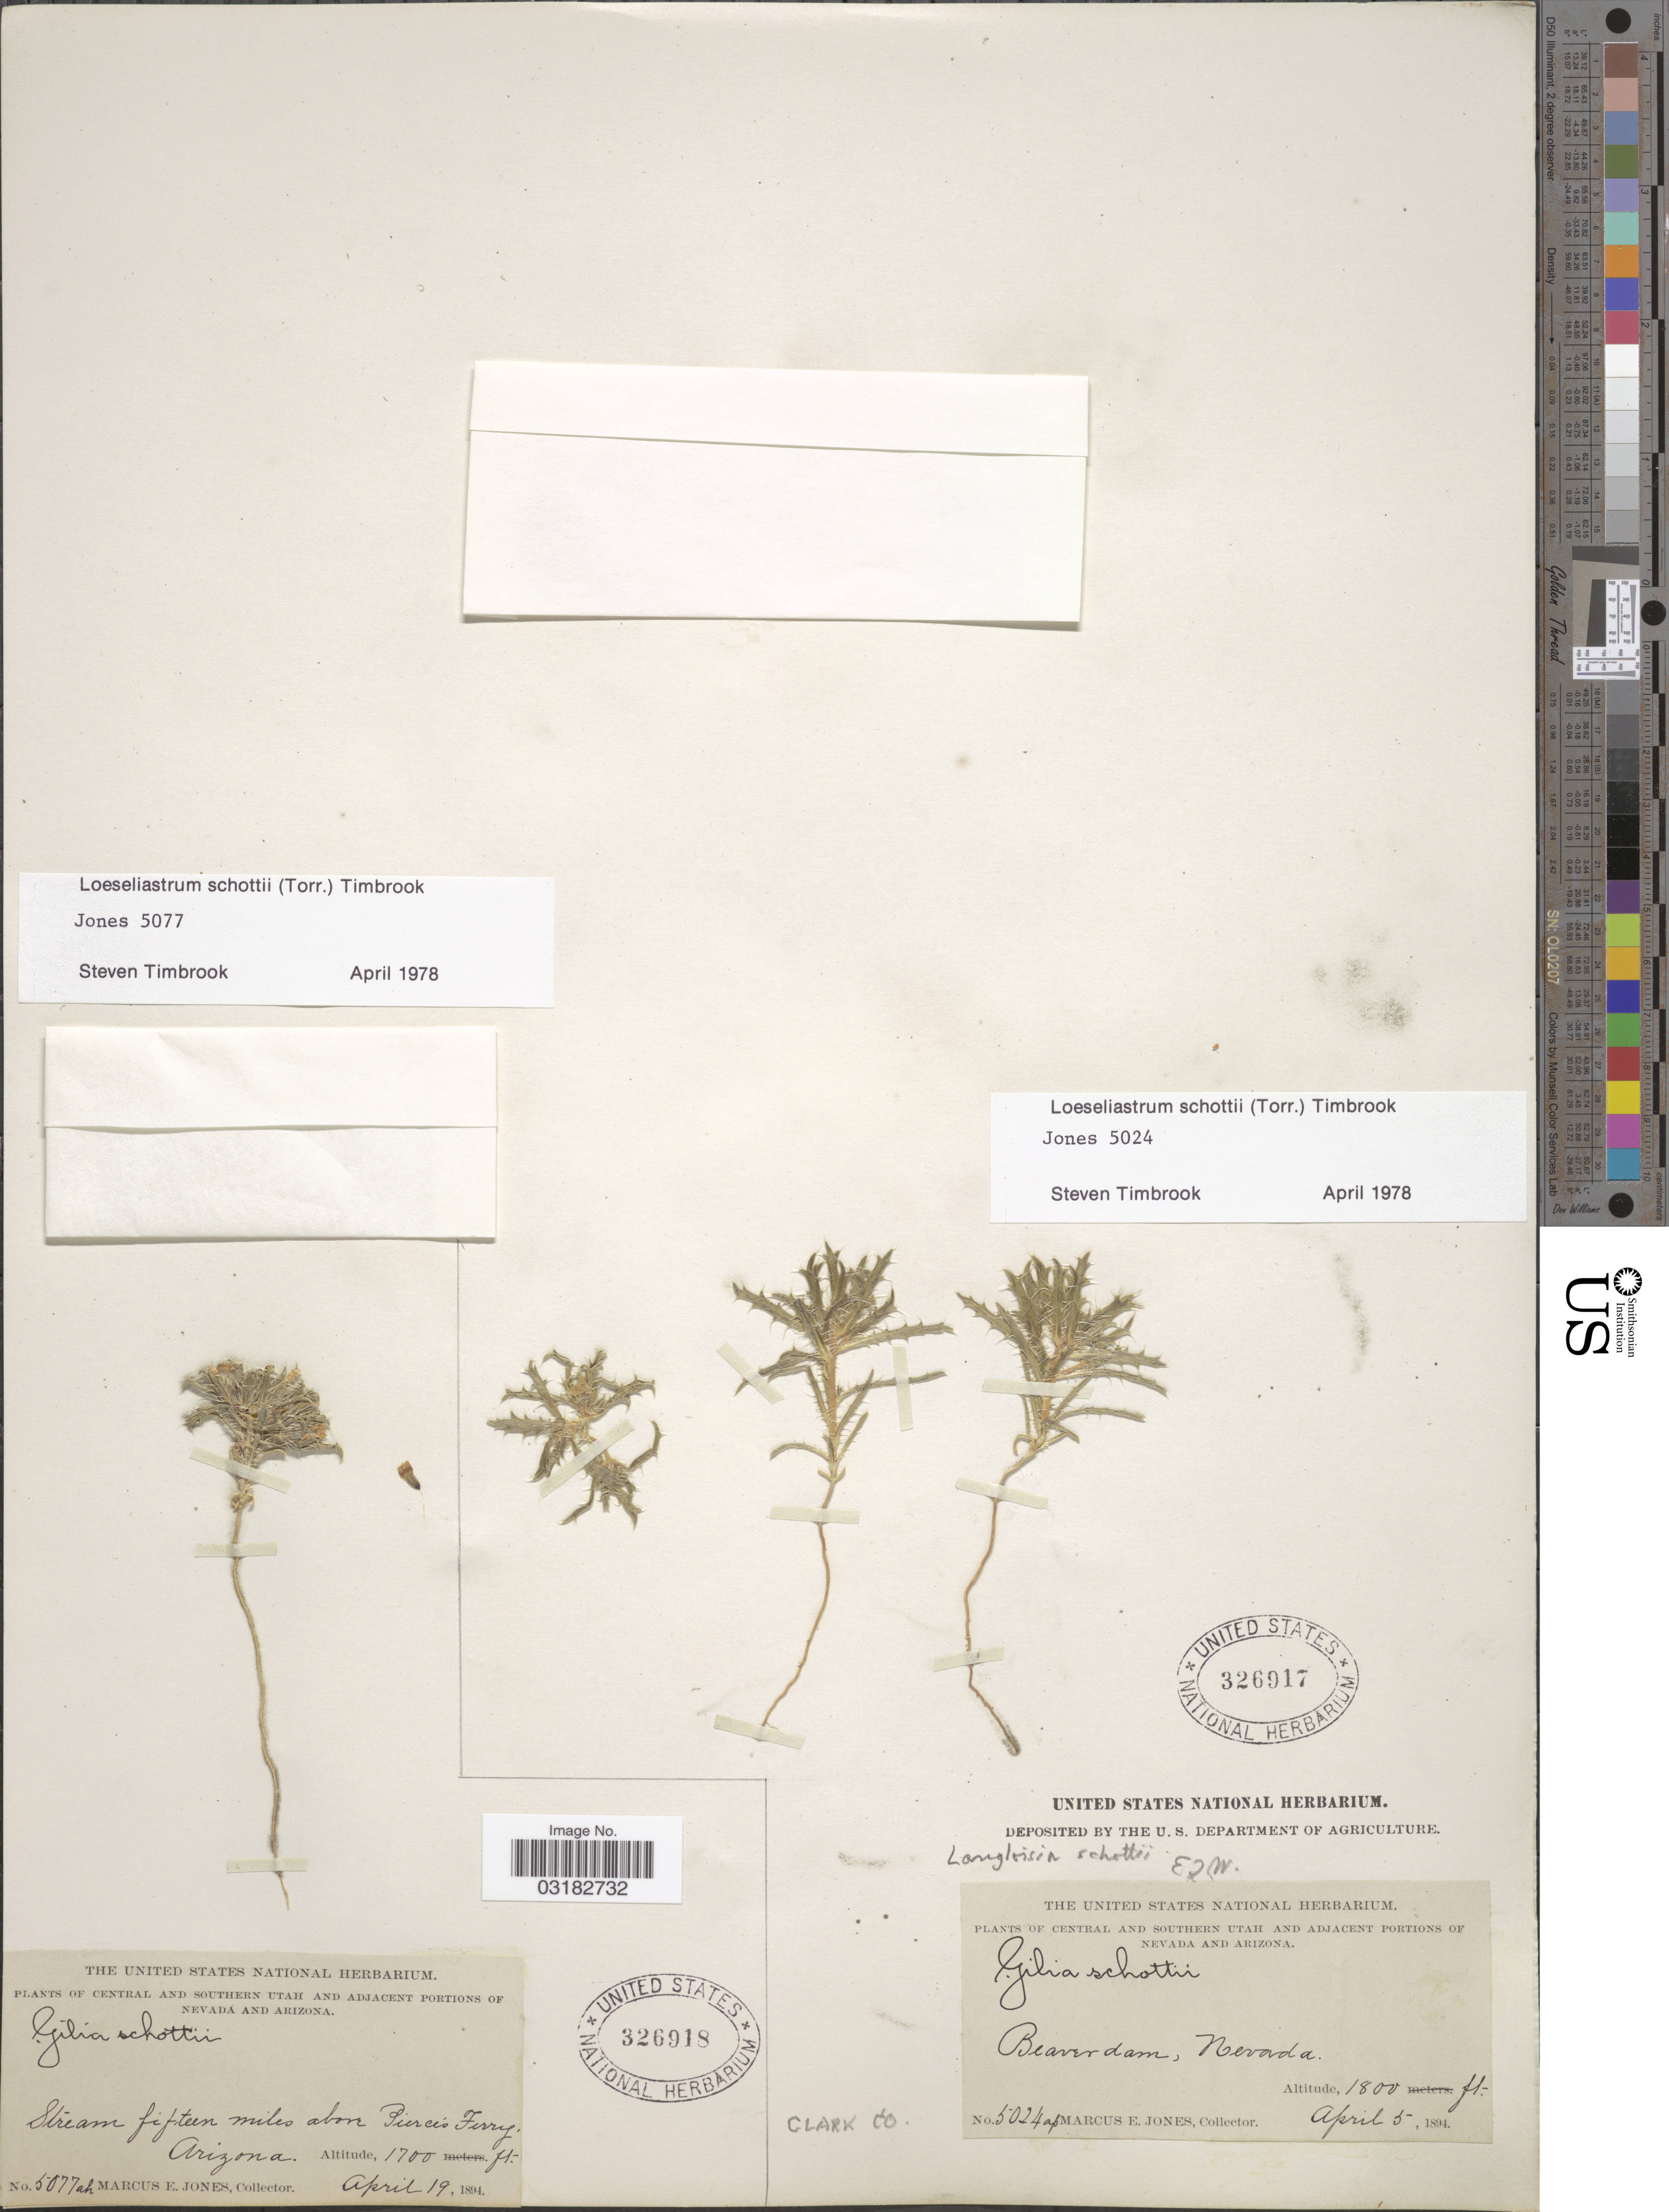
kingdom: Plantae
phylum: Tracheophyta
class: Magnoliopsida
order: Ericales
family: Polemoniaceae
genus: Loeseliastrum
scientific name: Loeseliastrum schottii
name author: (Torr.) Timbrook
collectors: M. E. Jones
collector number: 5024ap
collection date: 1894-04-05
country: United States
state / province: Nevada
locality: Adjacent portions of Nevada and Arizona. Beaverdam. Clark Co.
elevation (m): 549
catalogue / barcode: US 326917